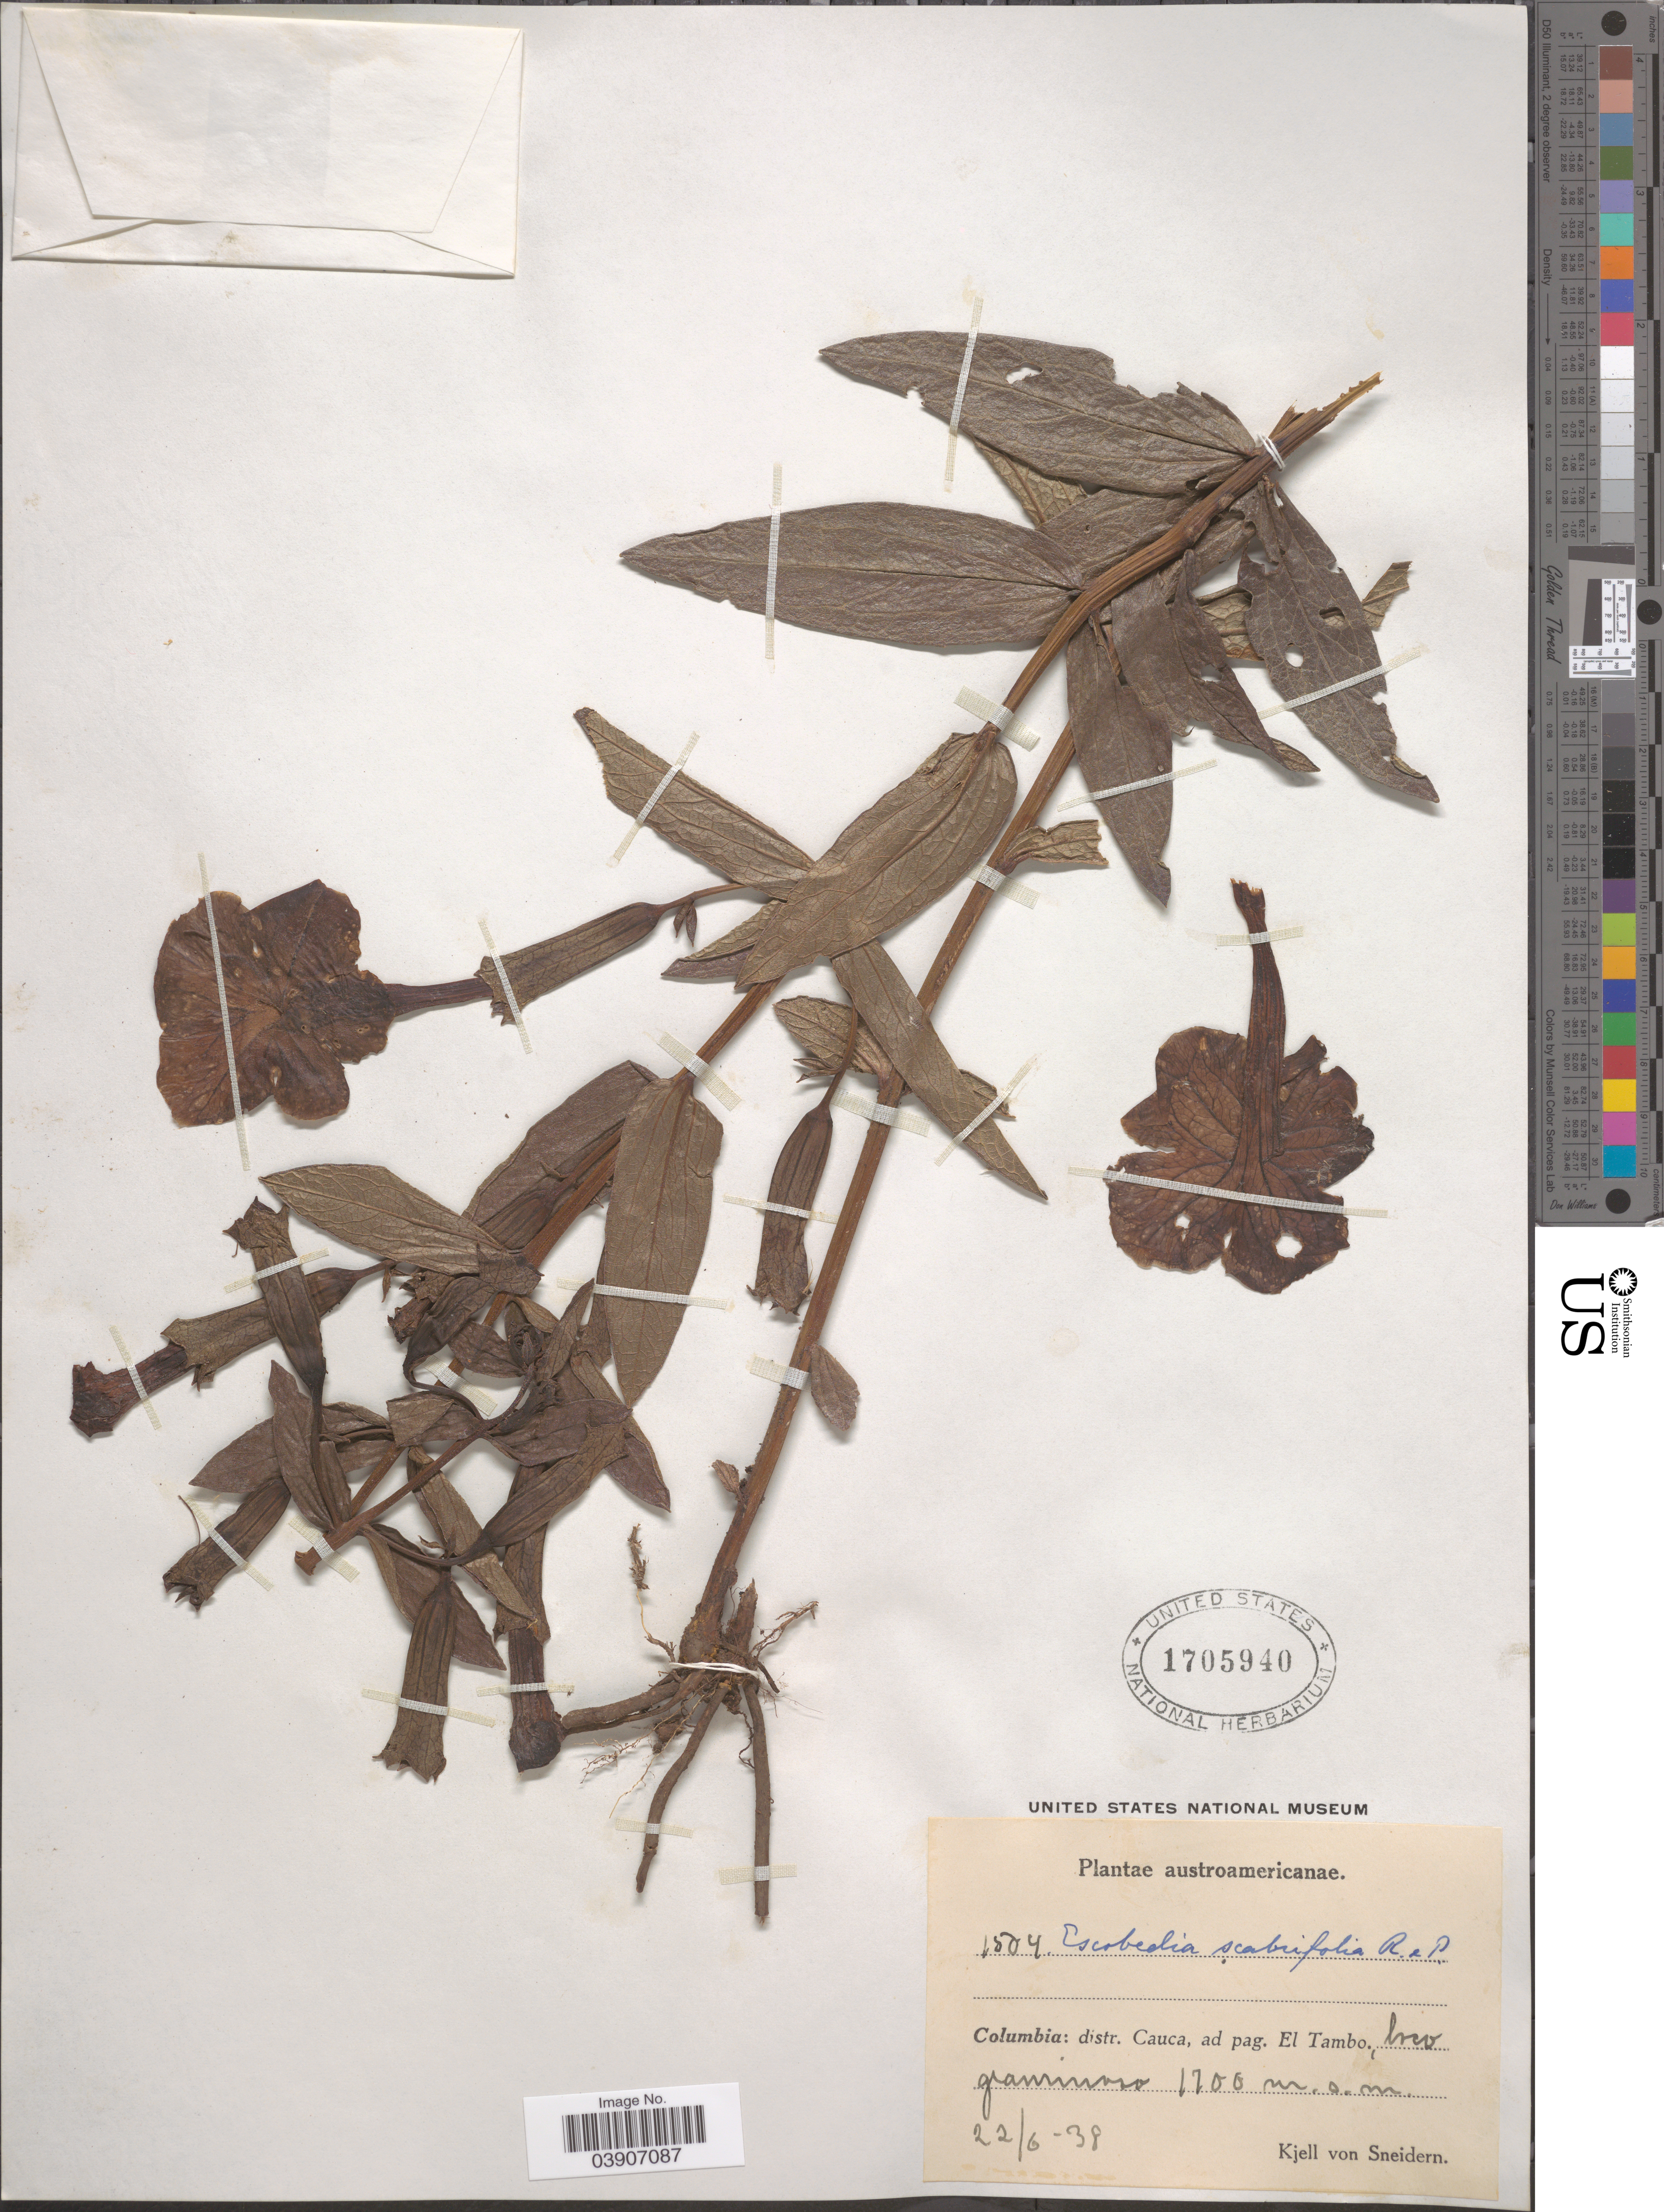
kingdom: Plantae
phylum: Tracheophyta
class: Magnoliopsida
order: Lamiales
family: Orobanchaceae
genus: Escobedia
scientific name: Escobedia grandiflora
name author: (L. f.) Kuntze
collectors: K. von Sneidern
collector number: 1504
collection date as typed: Transcribed d/m/y: 22/6/38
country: Colombia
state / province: Cauca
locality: Austroamericanae. Distr. Cauca, ad pag. El Tambo.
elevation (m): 1700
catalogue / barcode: US 1705940